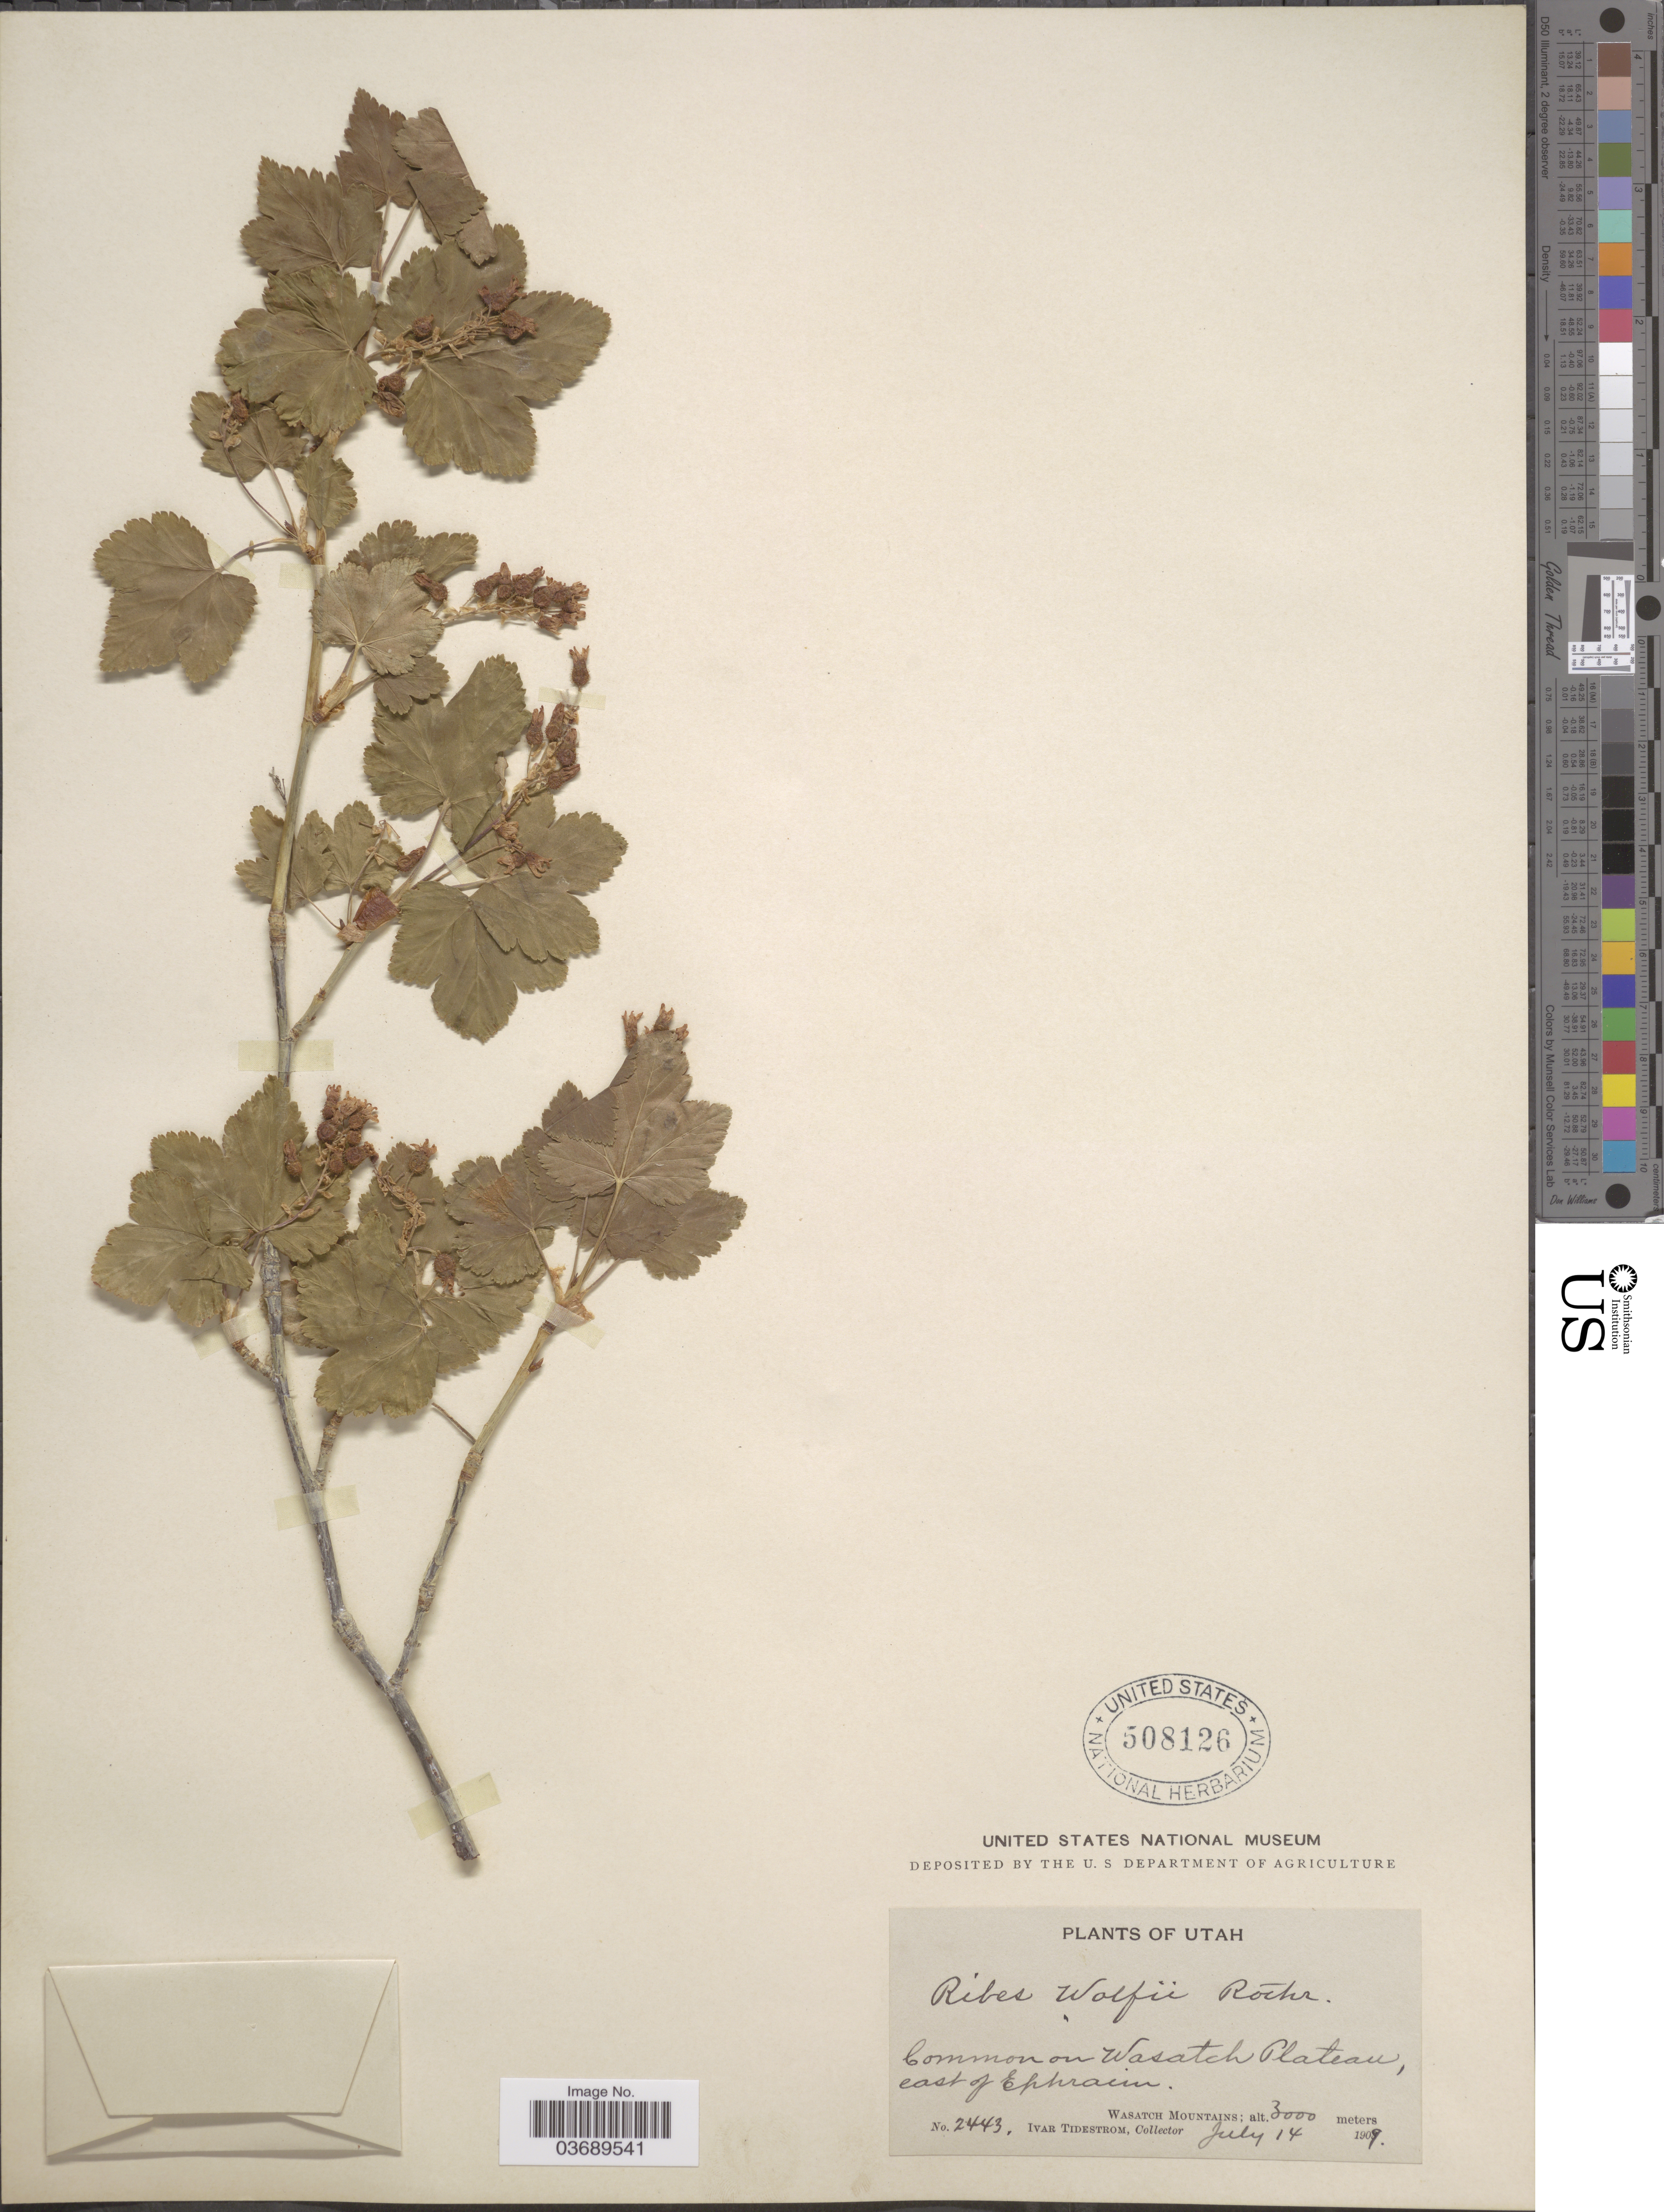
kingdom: Plantae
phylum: Tracheophyta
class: Magnoliopsida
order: Saxifragales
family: Grossulariaceae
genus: Ribes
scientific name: Ribes wolfii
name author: Rothr.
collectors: I. F. Tidestrom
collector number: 2443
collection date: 1909-07-14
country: United States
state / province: Utah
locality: On Wasatch Plateau, east of Ephraim. Wasatch Mountains.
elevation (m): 3000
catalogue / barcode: US 508126